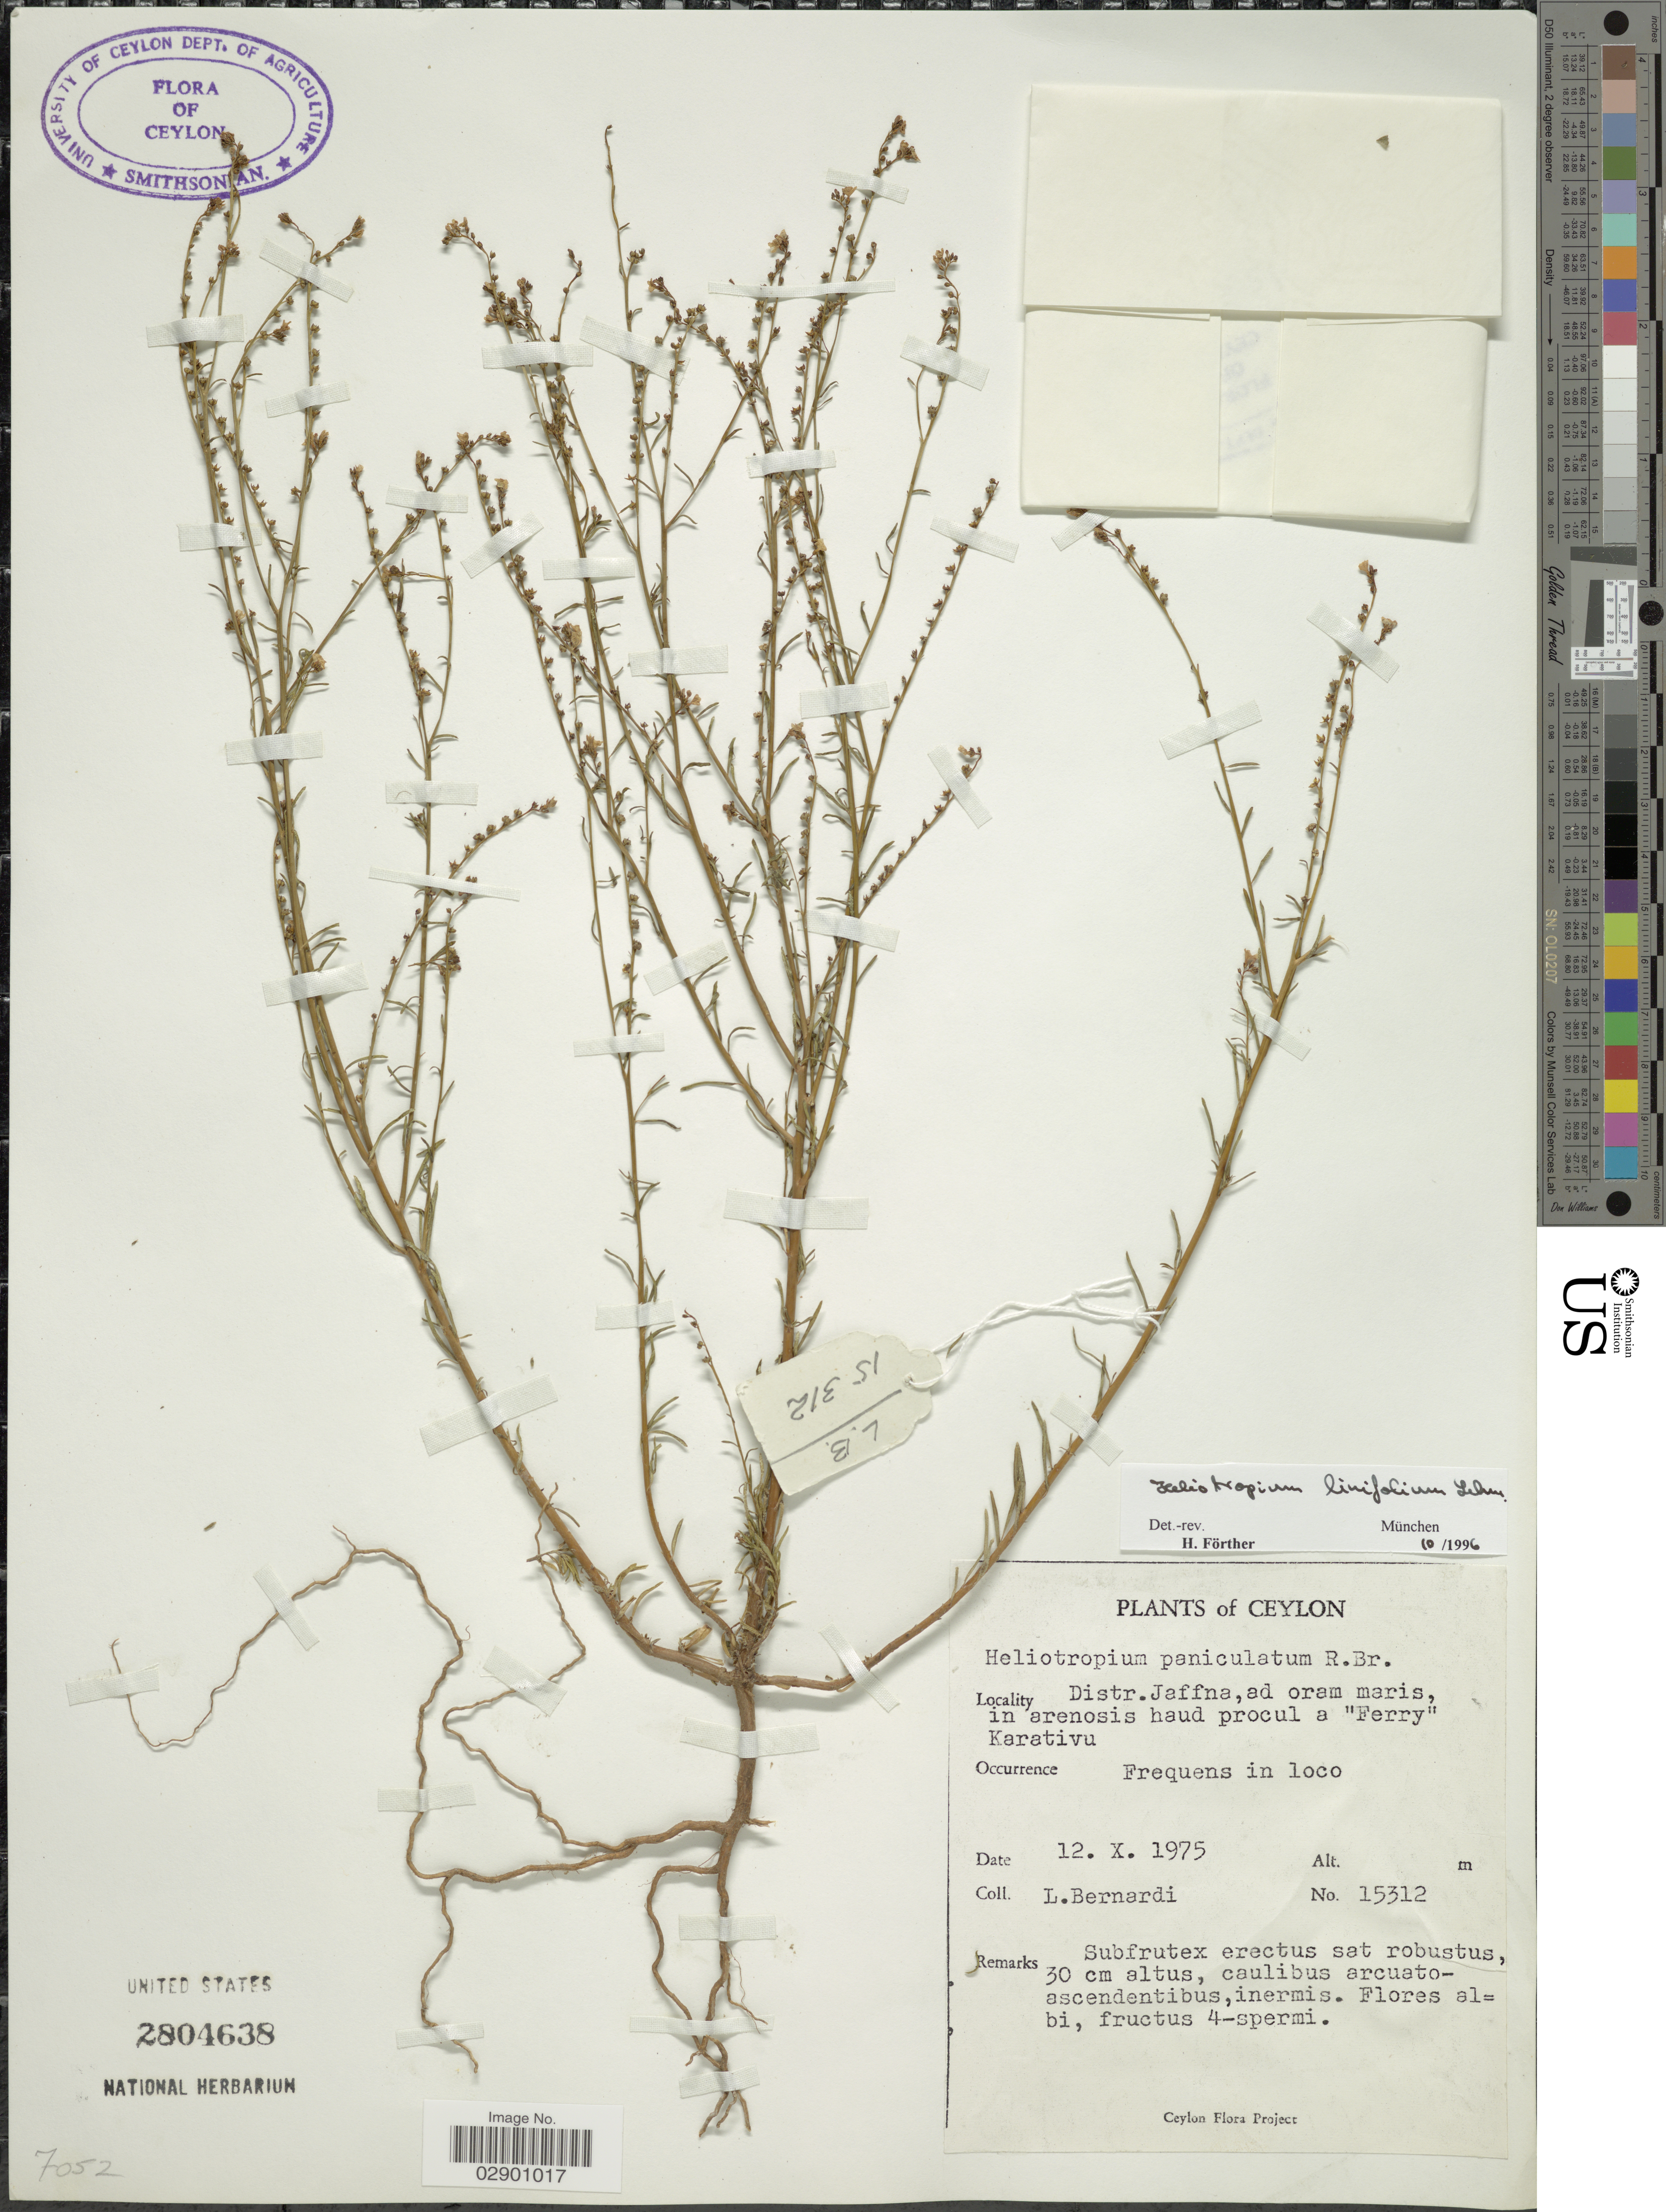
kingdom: Plantae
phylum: Tracheophyta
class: Magnoliopsida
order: Boraginales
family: Heliotropiaceae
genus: Heliotropium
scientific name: Heliotropium linifolium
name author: Lehm.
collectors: L. Bernardi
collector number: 15312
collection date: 1975-10-12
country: Sri Lanka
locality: Ceylon. Distr. Jaffna, ad oram maris, in arenosis haud procul a "Ferry" Karativu.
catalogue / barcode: US 2804638